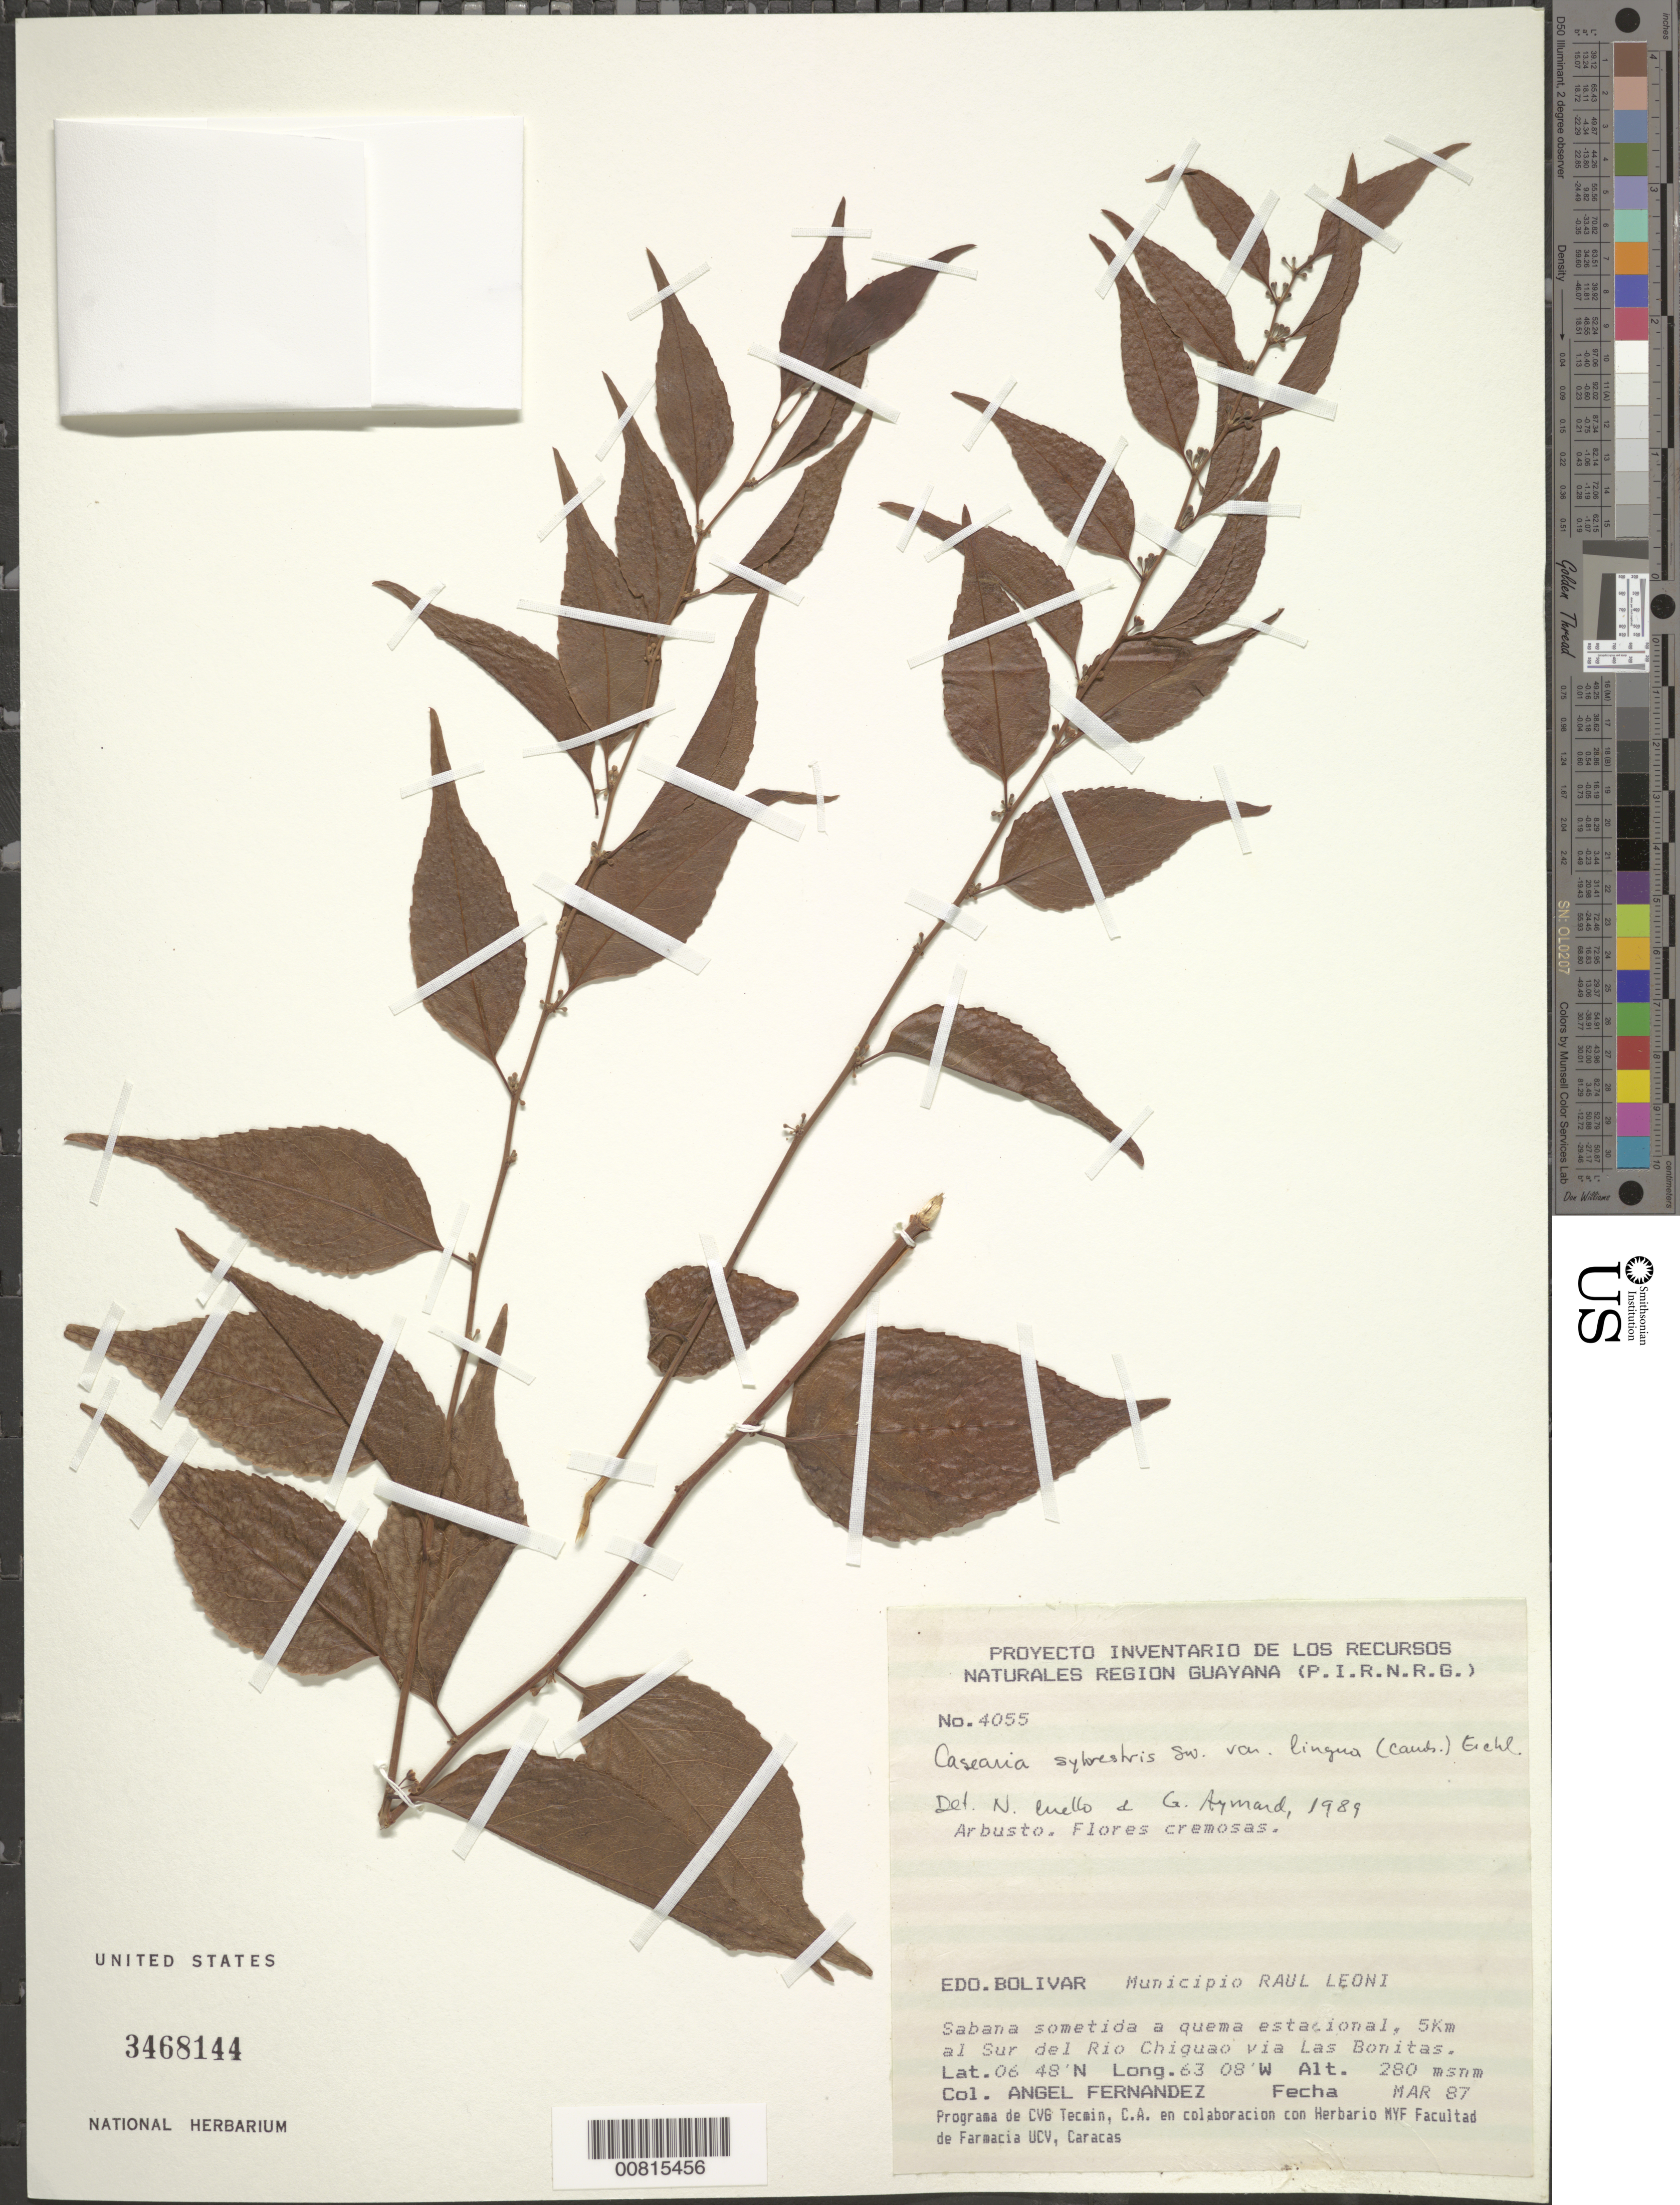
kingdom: Plantae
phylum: Tracheophyta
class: Magnoliopsida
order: Malpighiales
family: Salicaceae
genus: Casearia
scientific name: Casearia sylvestris var. lingua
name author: (Cambess.) Eichler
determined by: Aymard C., G. A.; Cuello, Nidia L.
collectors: A. Fernández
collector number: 4055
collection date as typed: Mar-87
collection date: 1987-03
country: Venezuela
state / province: Bolívar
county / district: Angostura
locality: Mun. Raúl Leoni [=Angostura], 5 km S del Río Chiguao via Las Bonitas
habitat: Sabana sometida a quema estacional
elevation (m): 280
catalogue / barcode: US 3468144